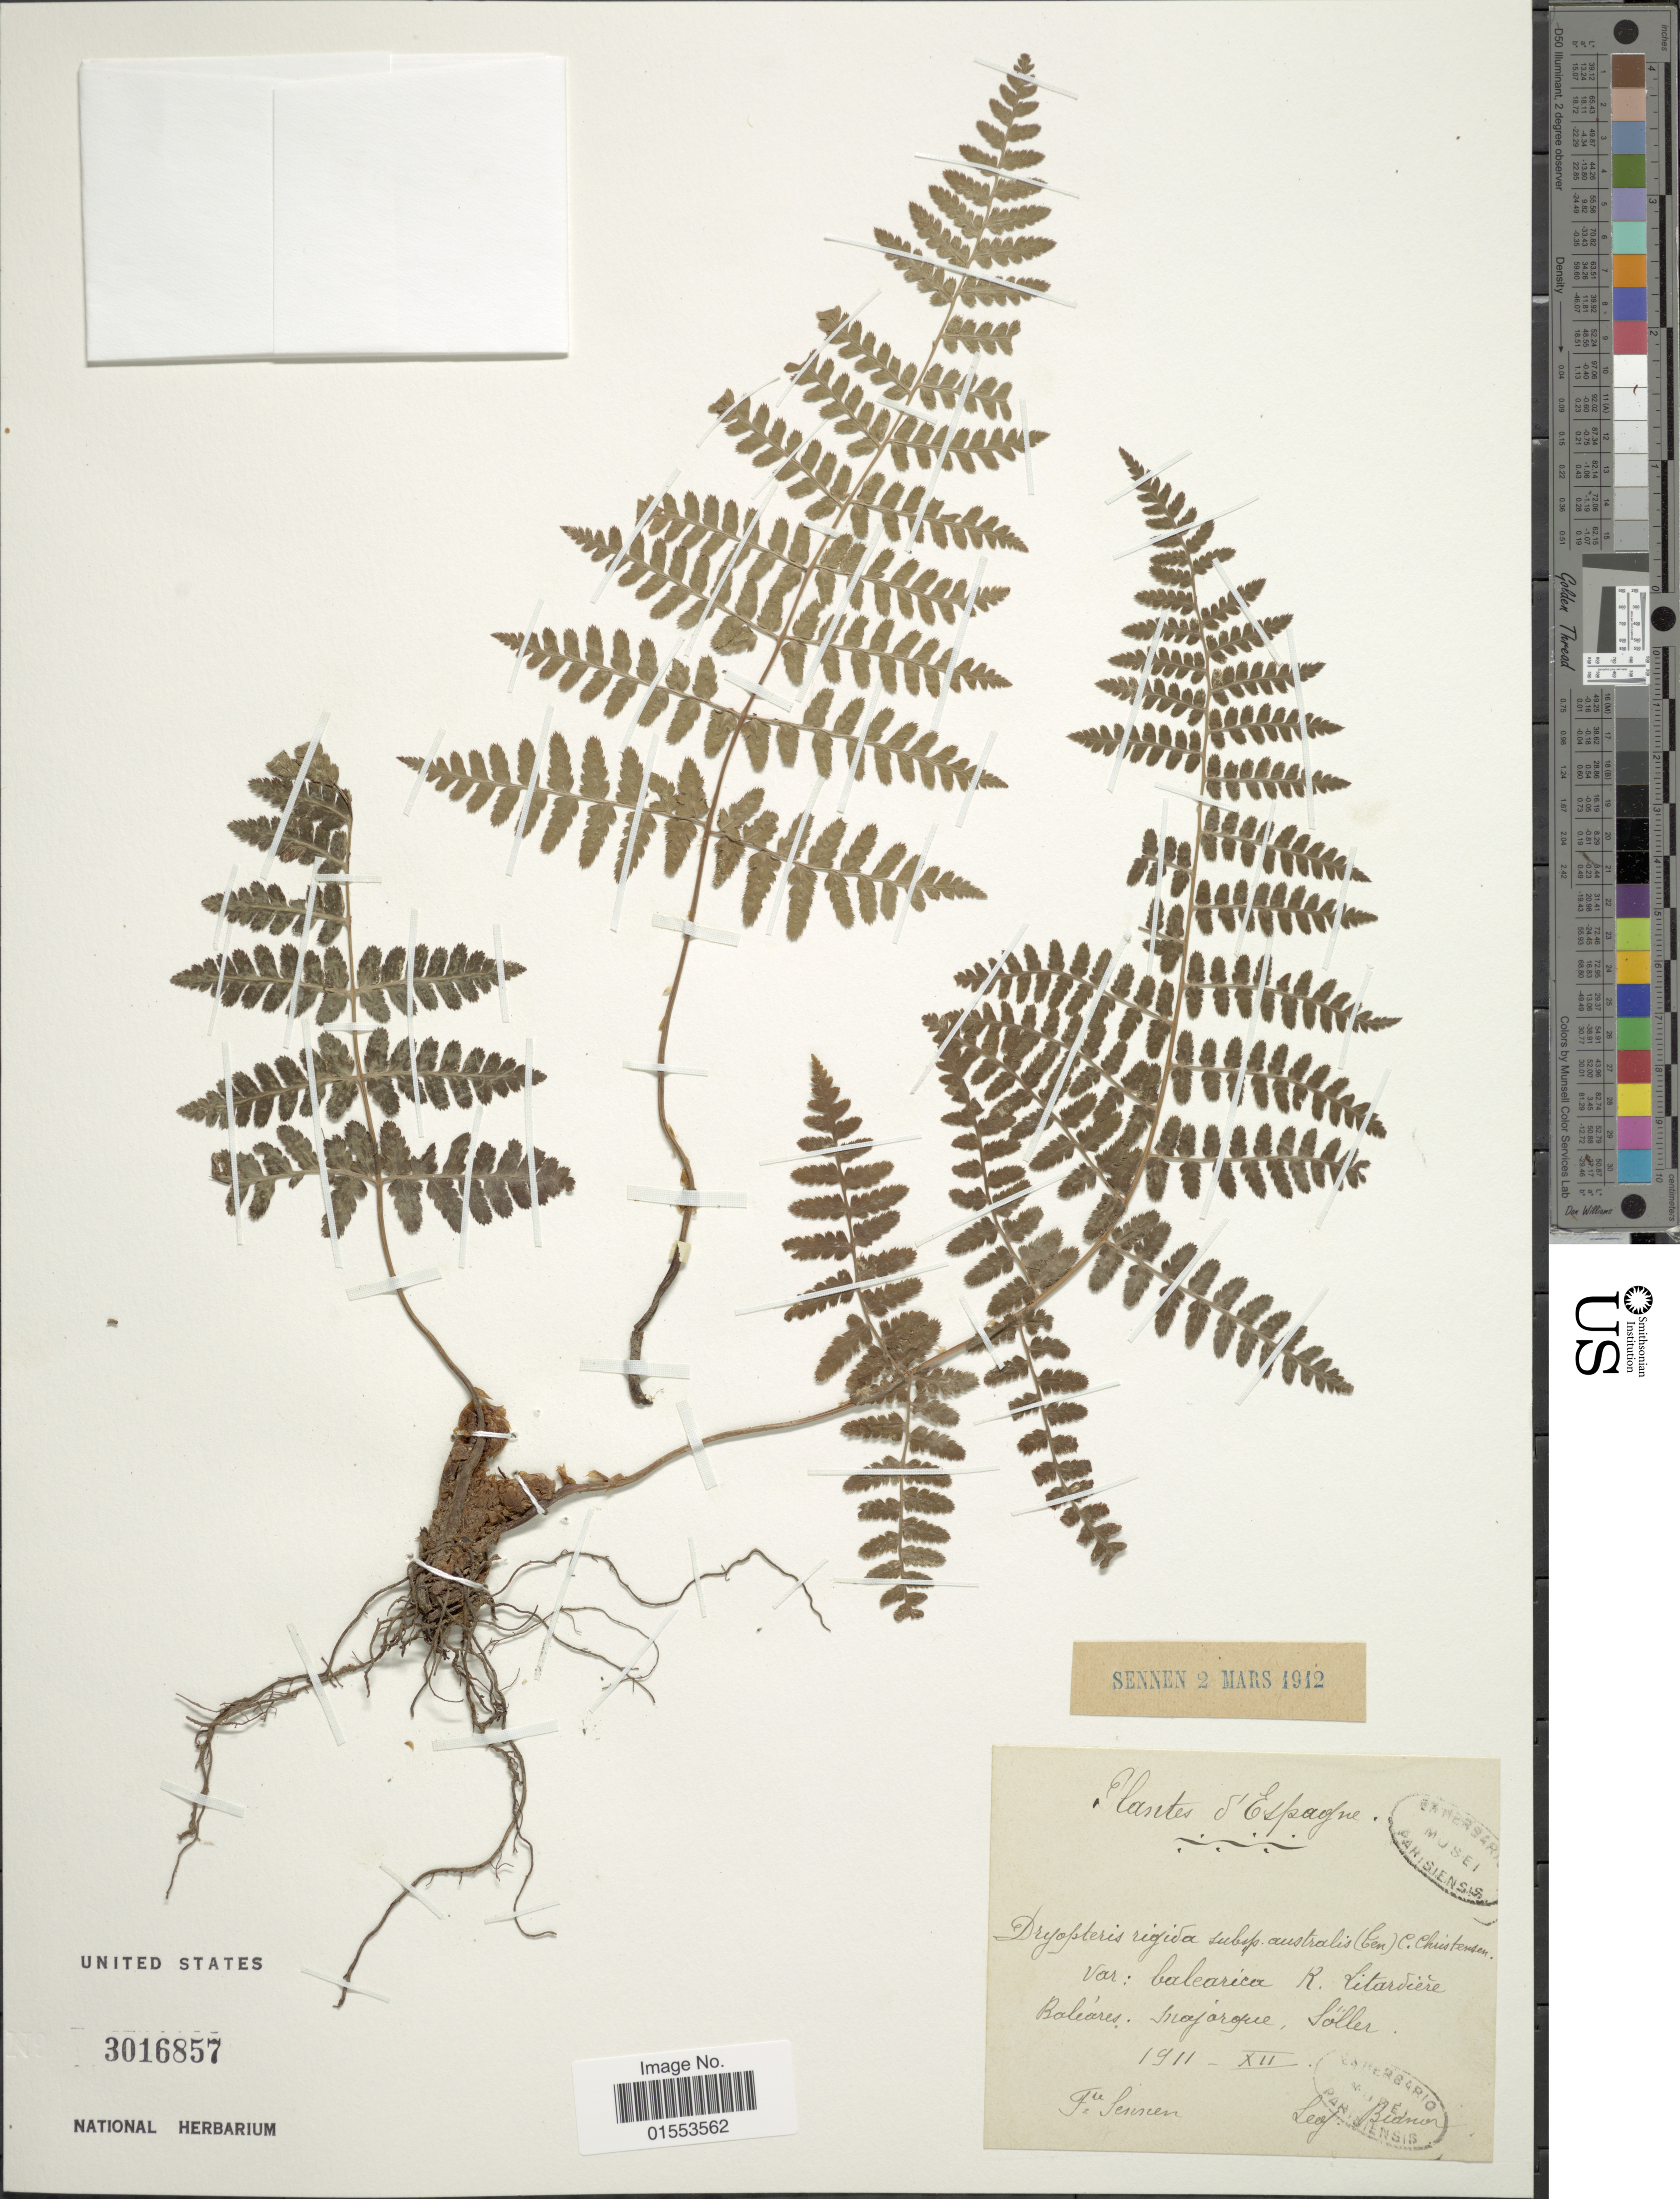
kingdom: Plantae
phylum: Tracheophyta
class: Polypodiopsida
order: Polypodiales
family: Dryopteridaceae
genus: Dryopteris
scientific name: Dryopteris rigida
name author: Underw.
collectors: M. Bianon & E. Sennen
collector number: s.n,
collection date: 1911-12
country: Spain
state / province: Islas Baleares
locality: D'Espagne. Baleares: Majorque, Sóller.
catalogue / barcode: US 3016857